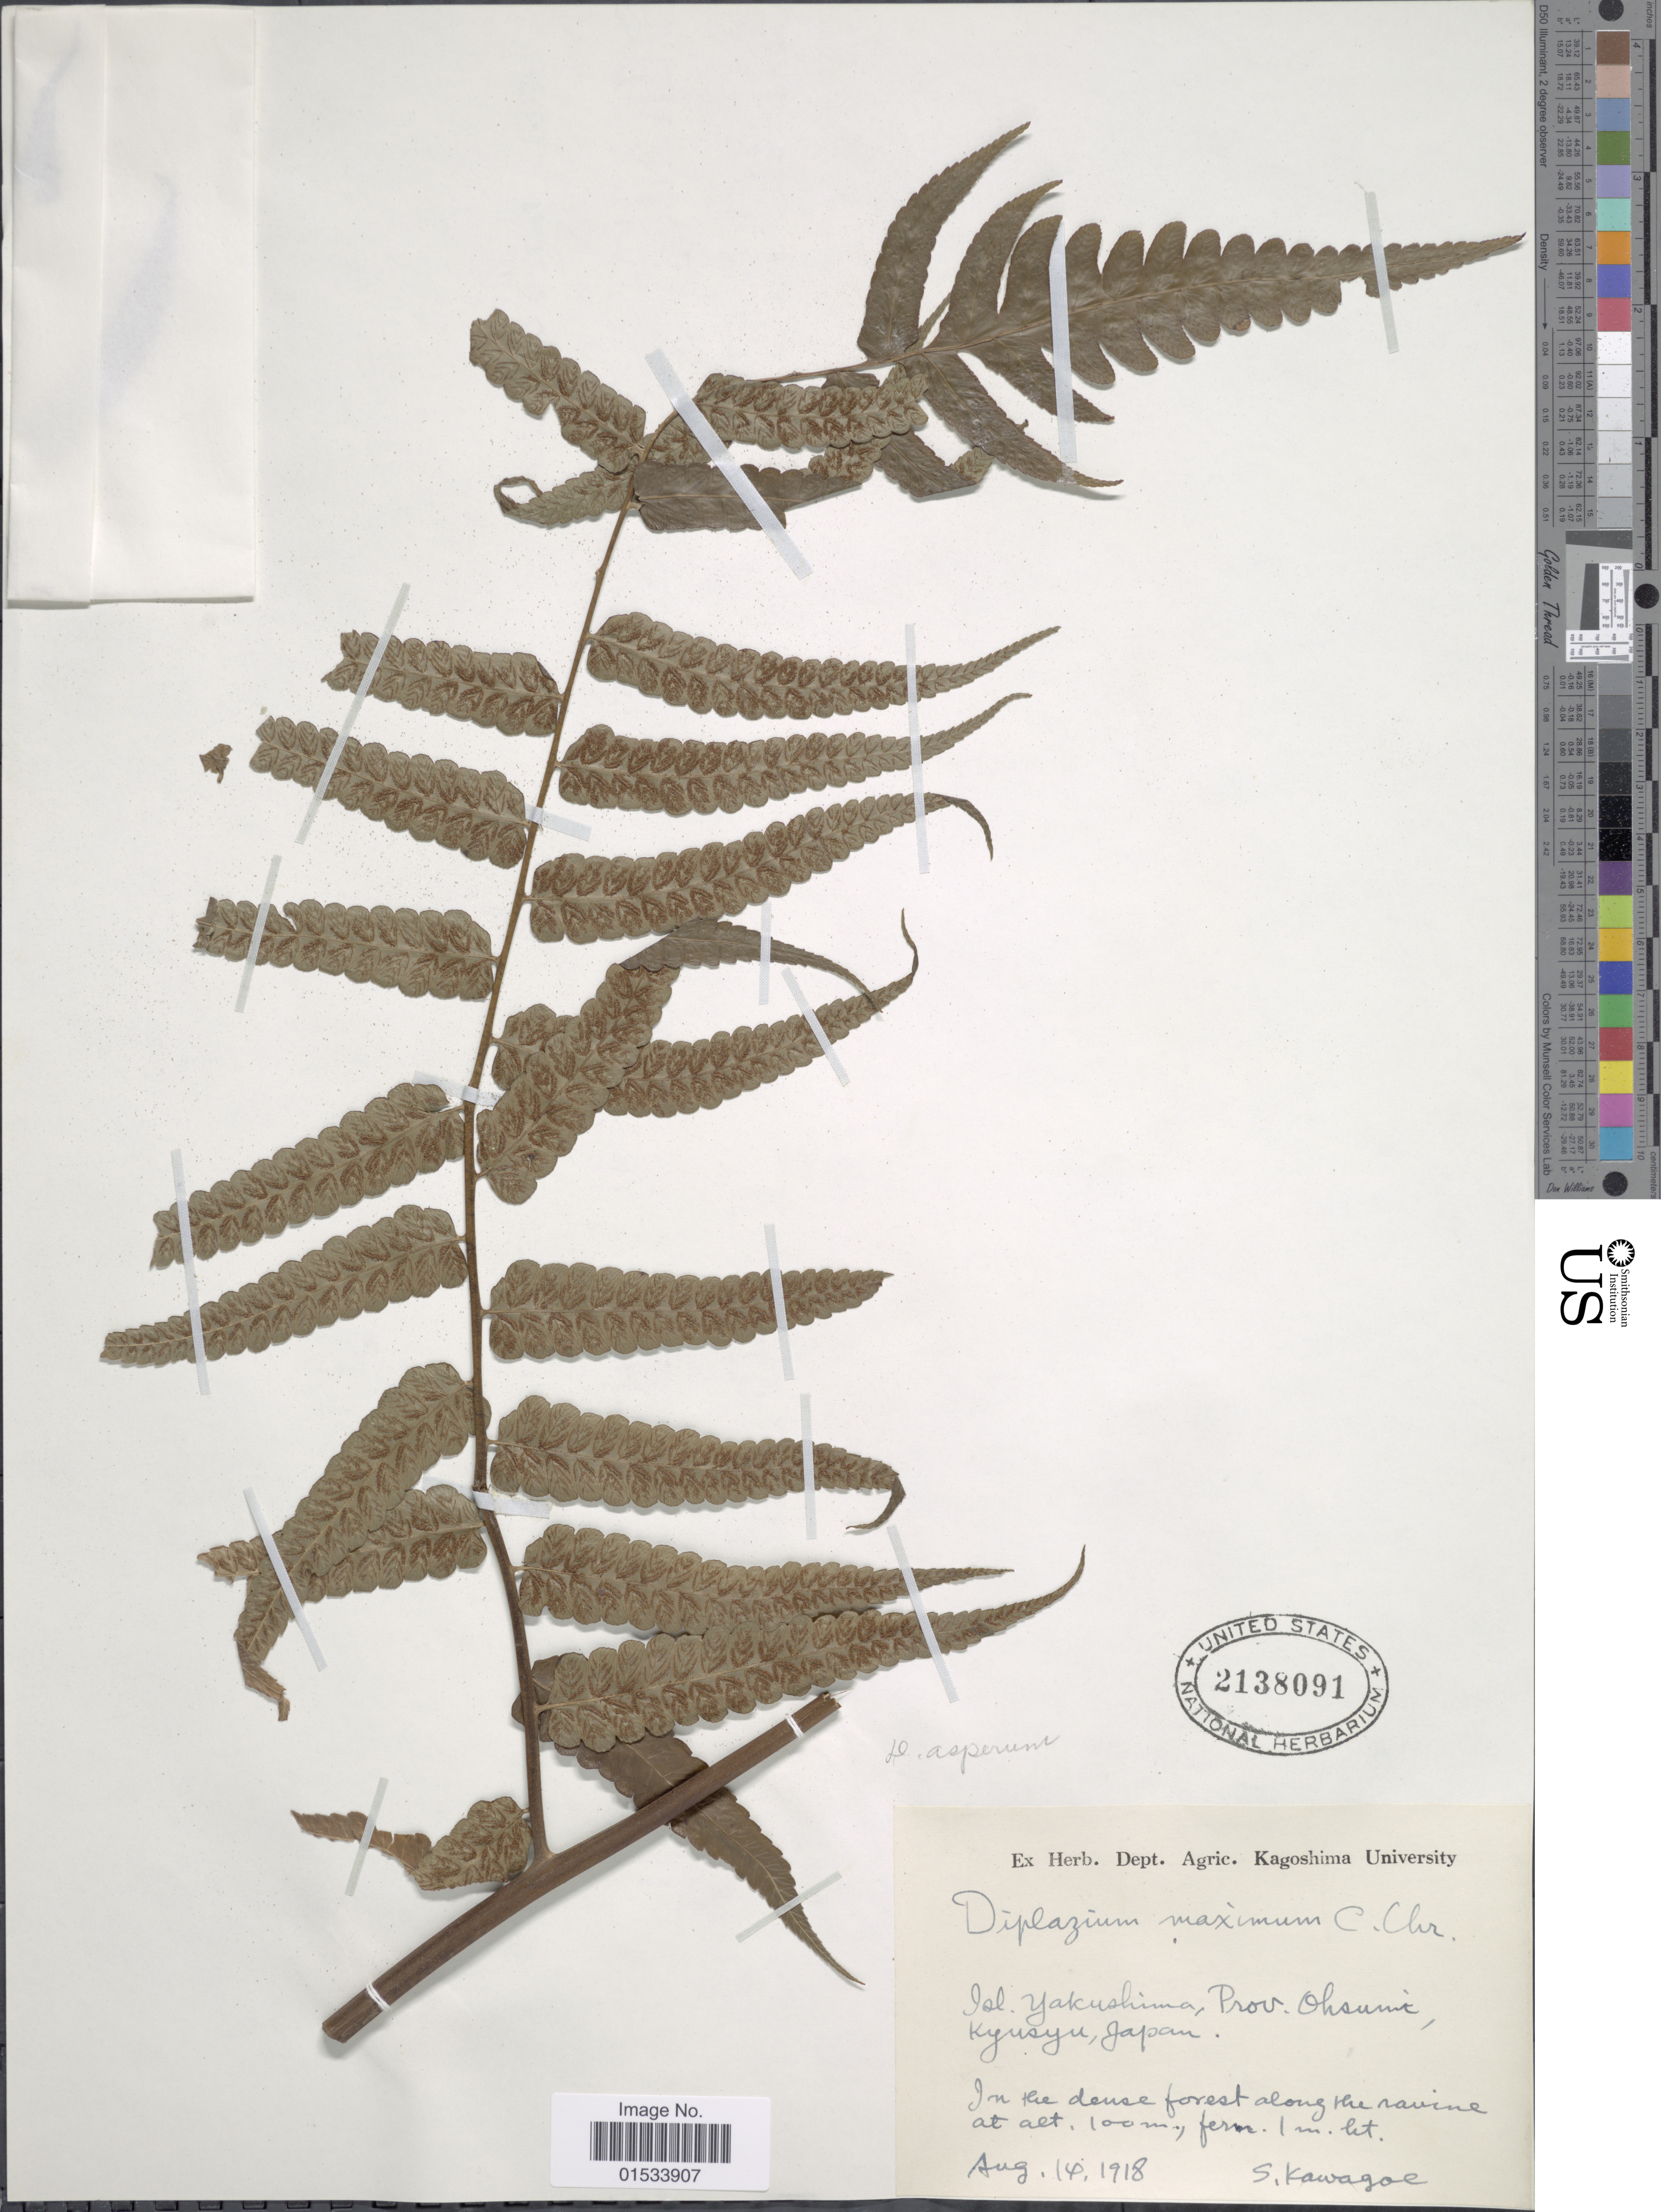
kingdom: Plantae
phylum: Tracheophyta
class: Polypodiopsida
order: Polypodiales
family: Athyriaceae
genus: Diplazium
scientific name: Diplazium maximum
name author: (D. Don) C. Chr.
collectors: S. Kawagoe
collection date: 1918-08-14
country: Japan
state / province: Kagosima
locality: Isl. Yakushima, Prov. Ohsumi, Kyusyu, Japan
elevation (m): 100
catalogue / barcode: US 2138091